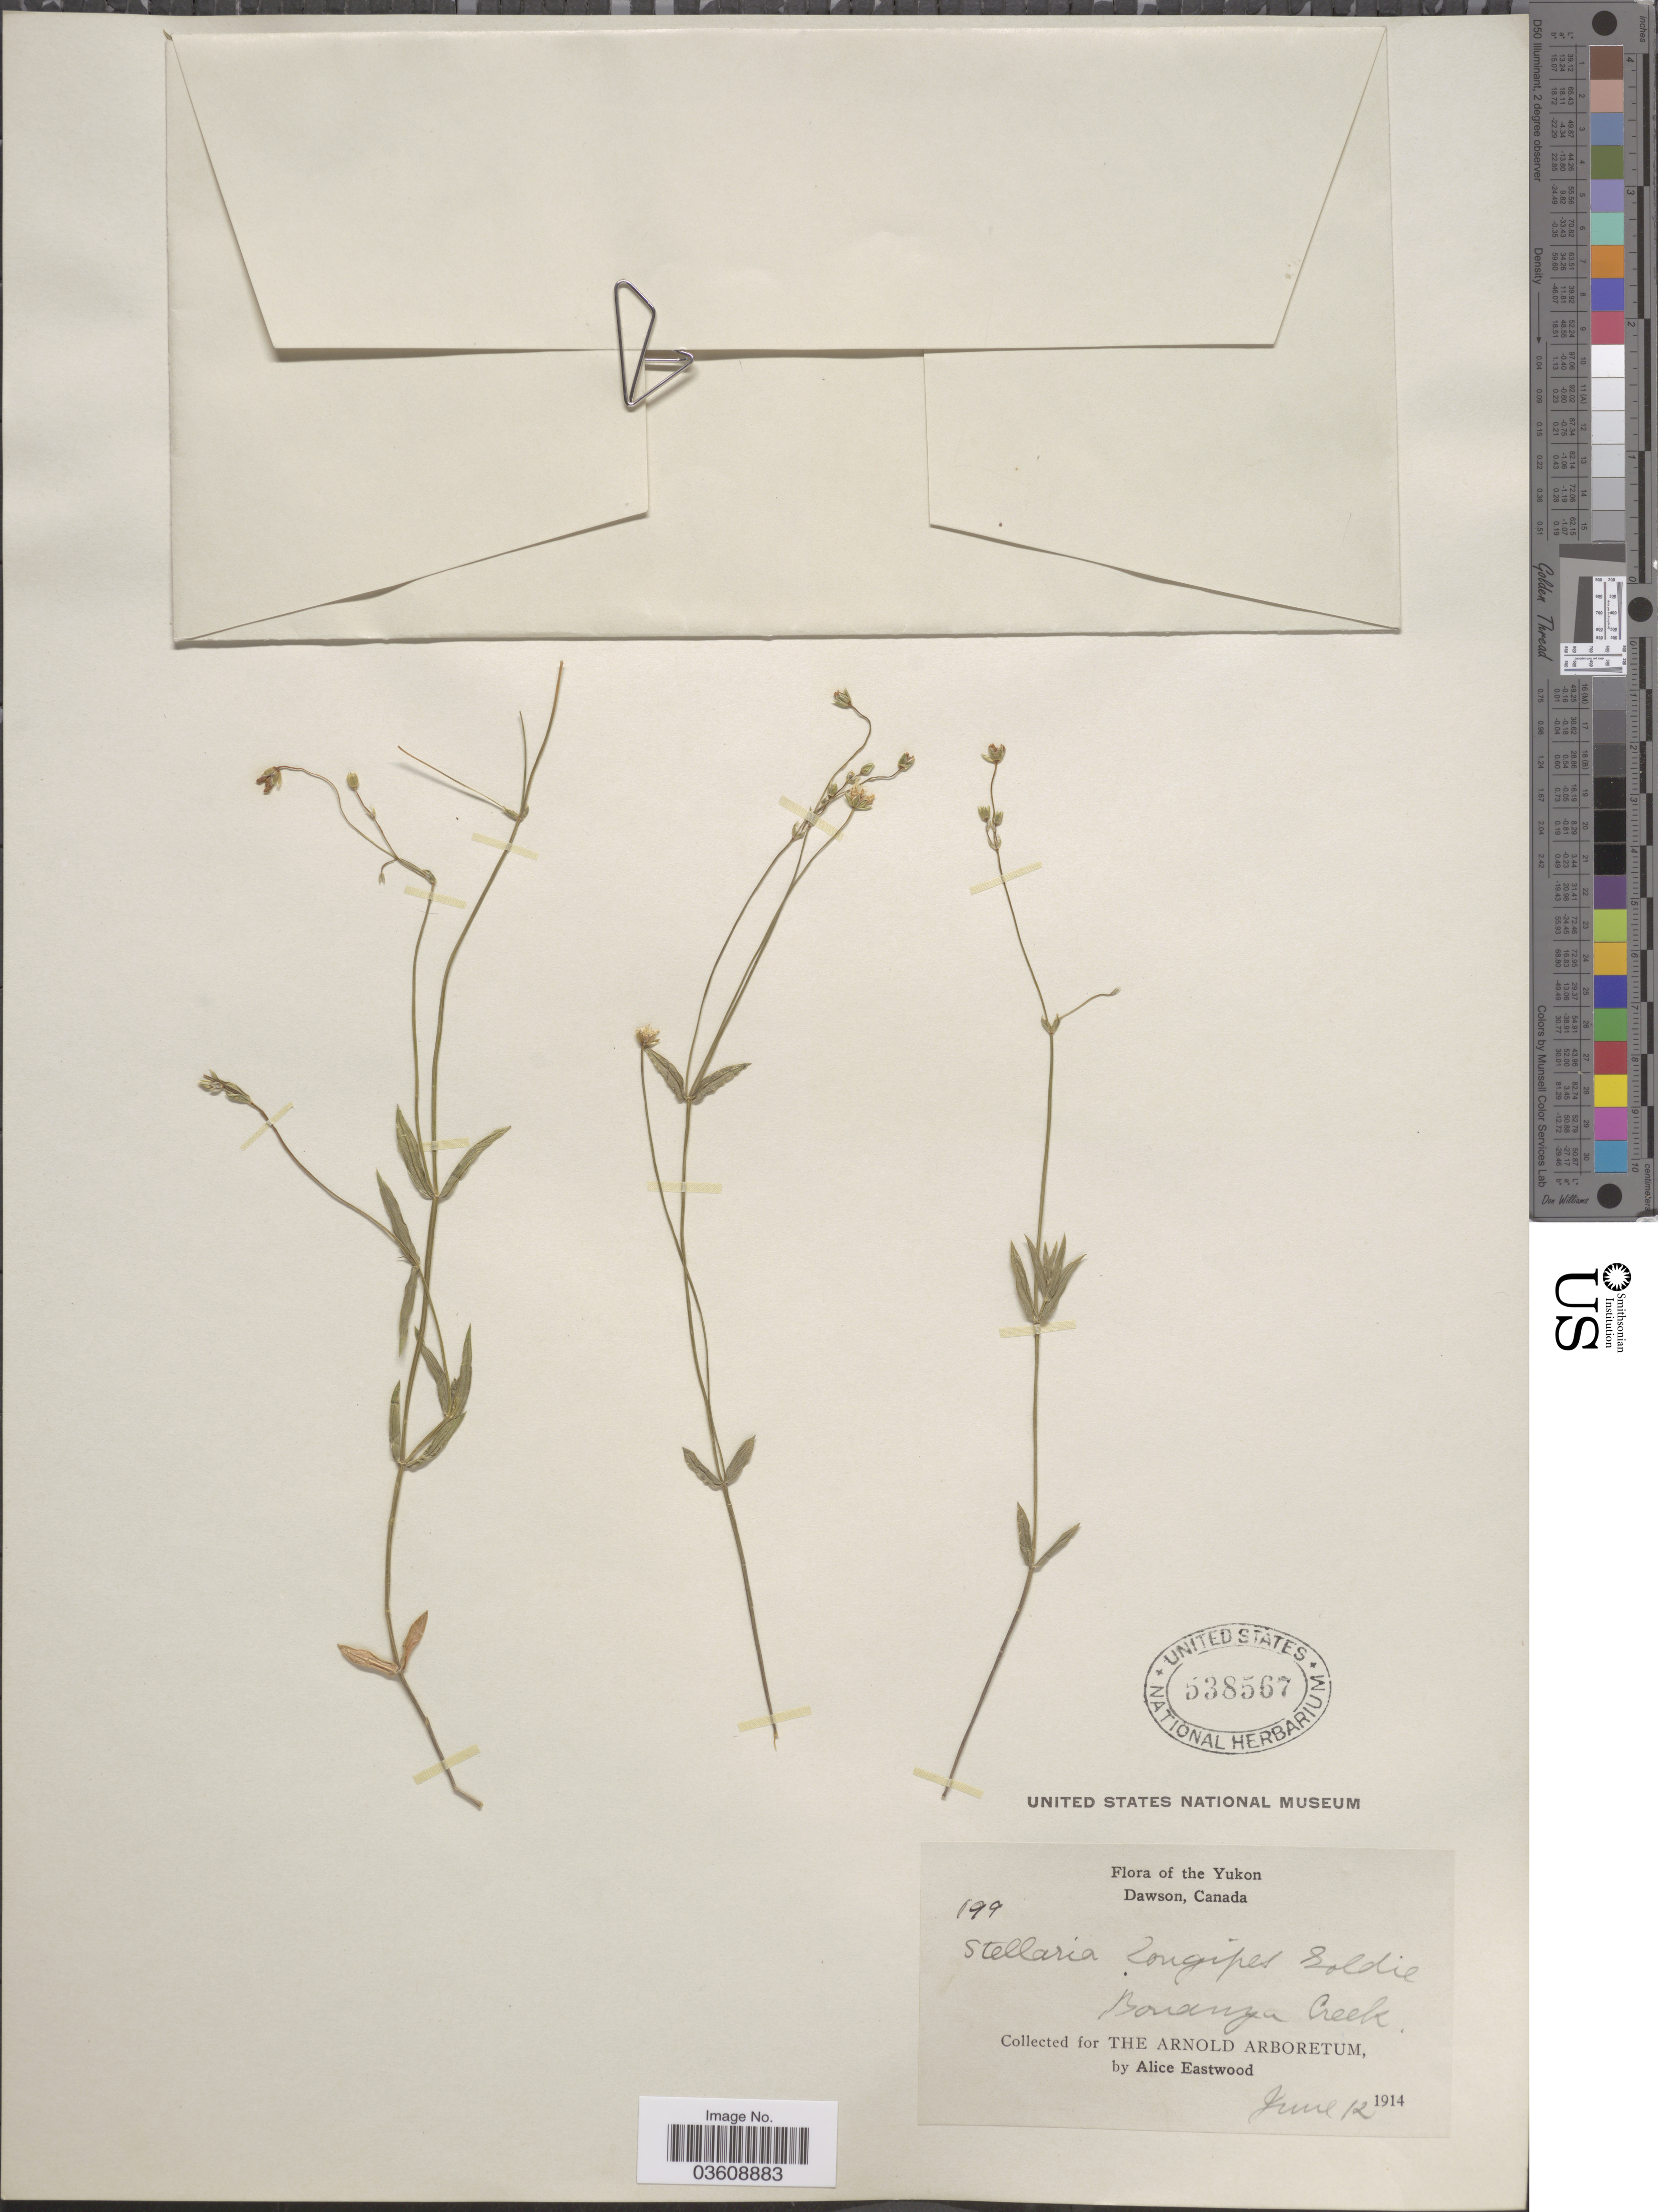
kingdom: Plantae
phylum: Tracheophyta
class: Magnoliopsida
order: Caryophyllales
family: Caryophyllaceae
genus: Stellaria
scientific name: Stellaria longipes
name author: Goldie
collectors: A. Eastwood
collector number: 199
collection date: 1914-06-12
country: Canada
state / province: Yukon Territory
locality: The Yukon, Dawson. Bonanza Creek.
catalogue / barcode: US 538567